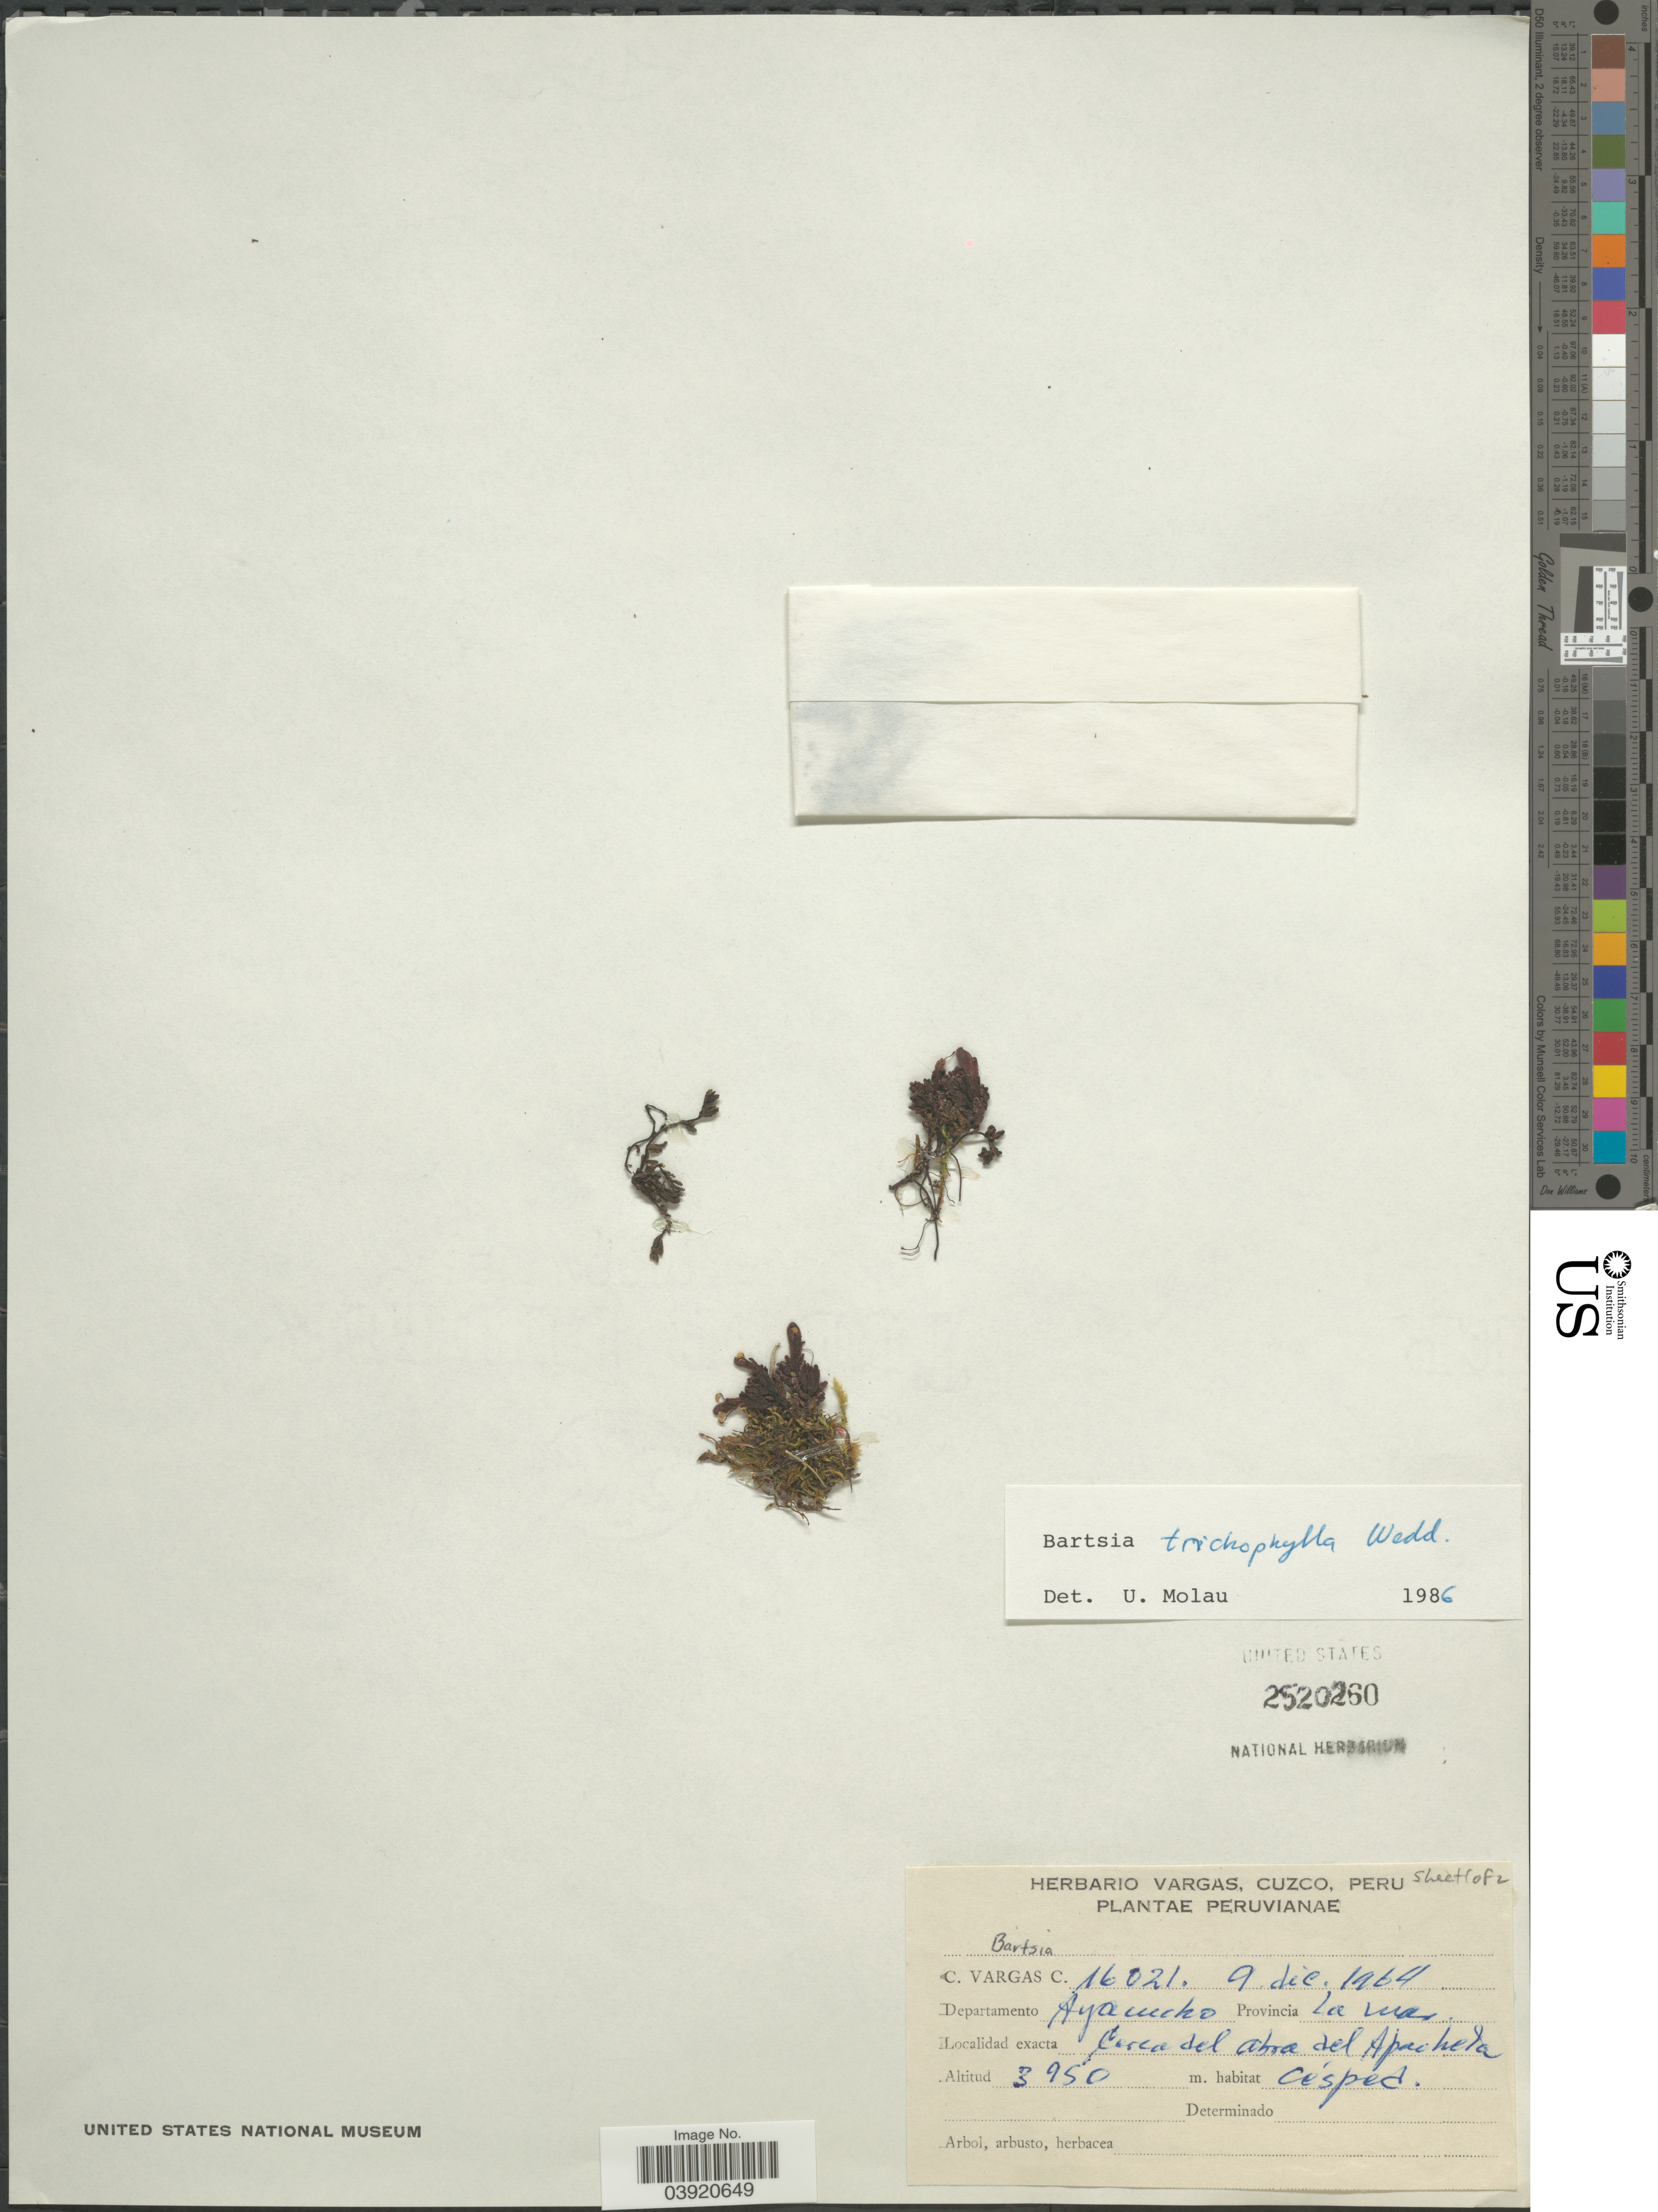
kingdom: Plantae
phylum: Tracheophyta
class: Magnoliopsida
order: Lamiales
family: Orobanchaceae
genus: Bartsia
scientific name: Bartsia trichophylla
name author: Wedd.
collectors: C. Vargas Calderón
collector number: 16021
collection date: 1964-12-09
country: Peru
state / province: Ayacucho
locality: Departamento Ayacucho. Provincia La Mar. Cerca del abra del Apacheta.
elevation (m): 3950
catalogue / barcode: US 2520260